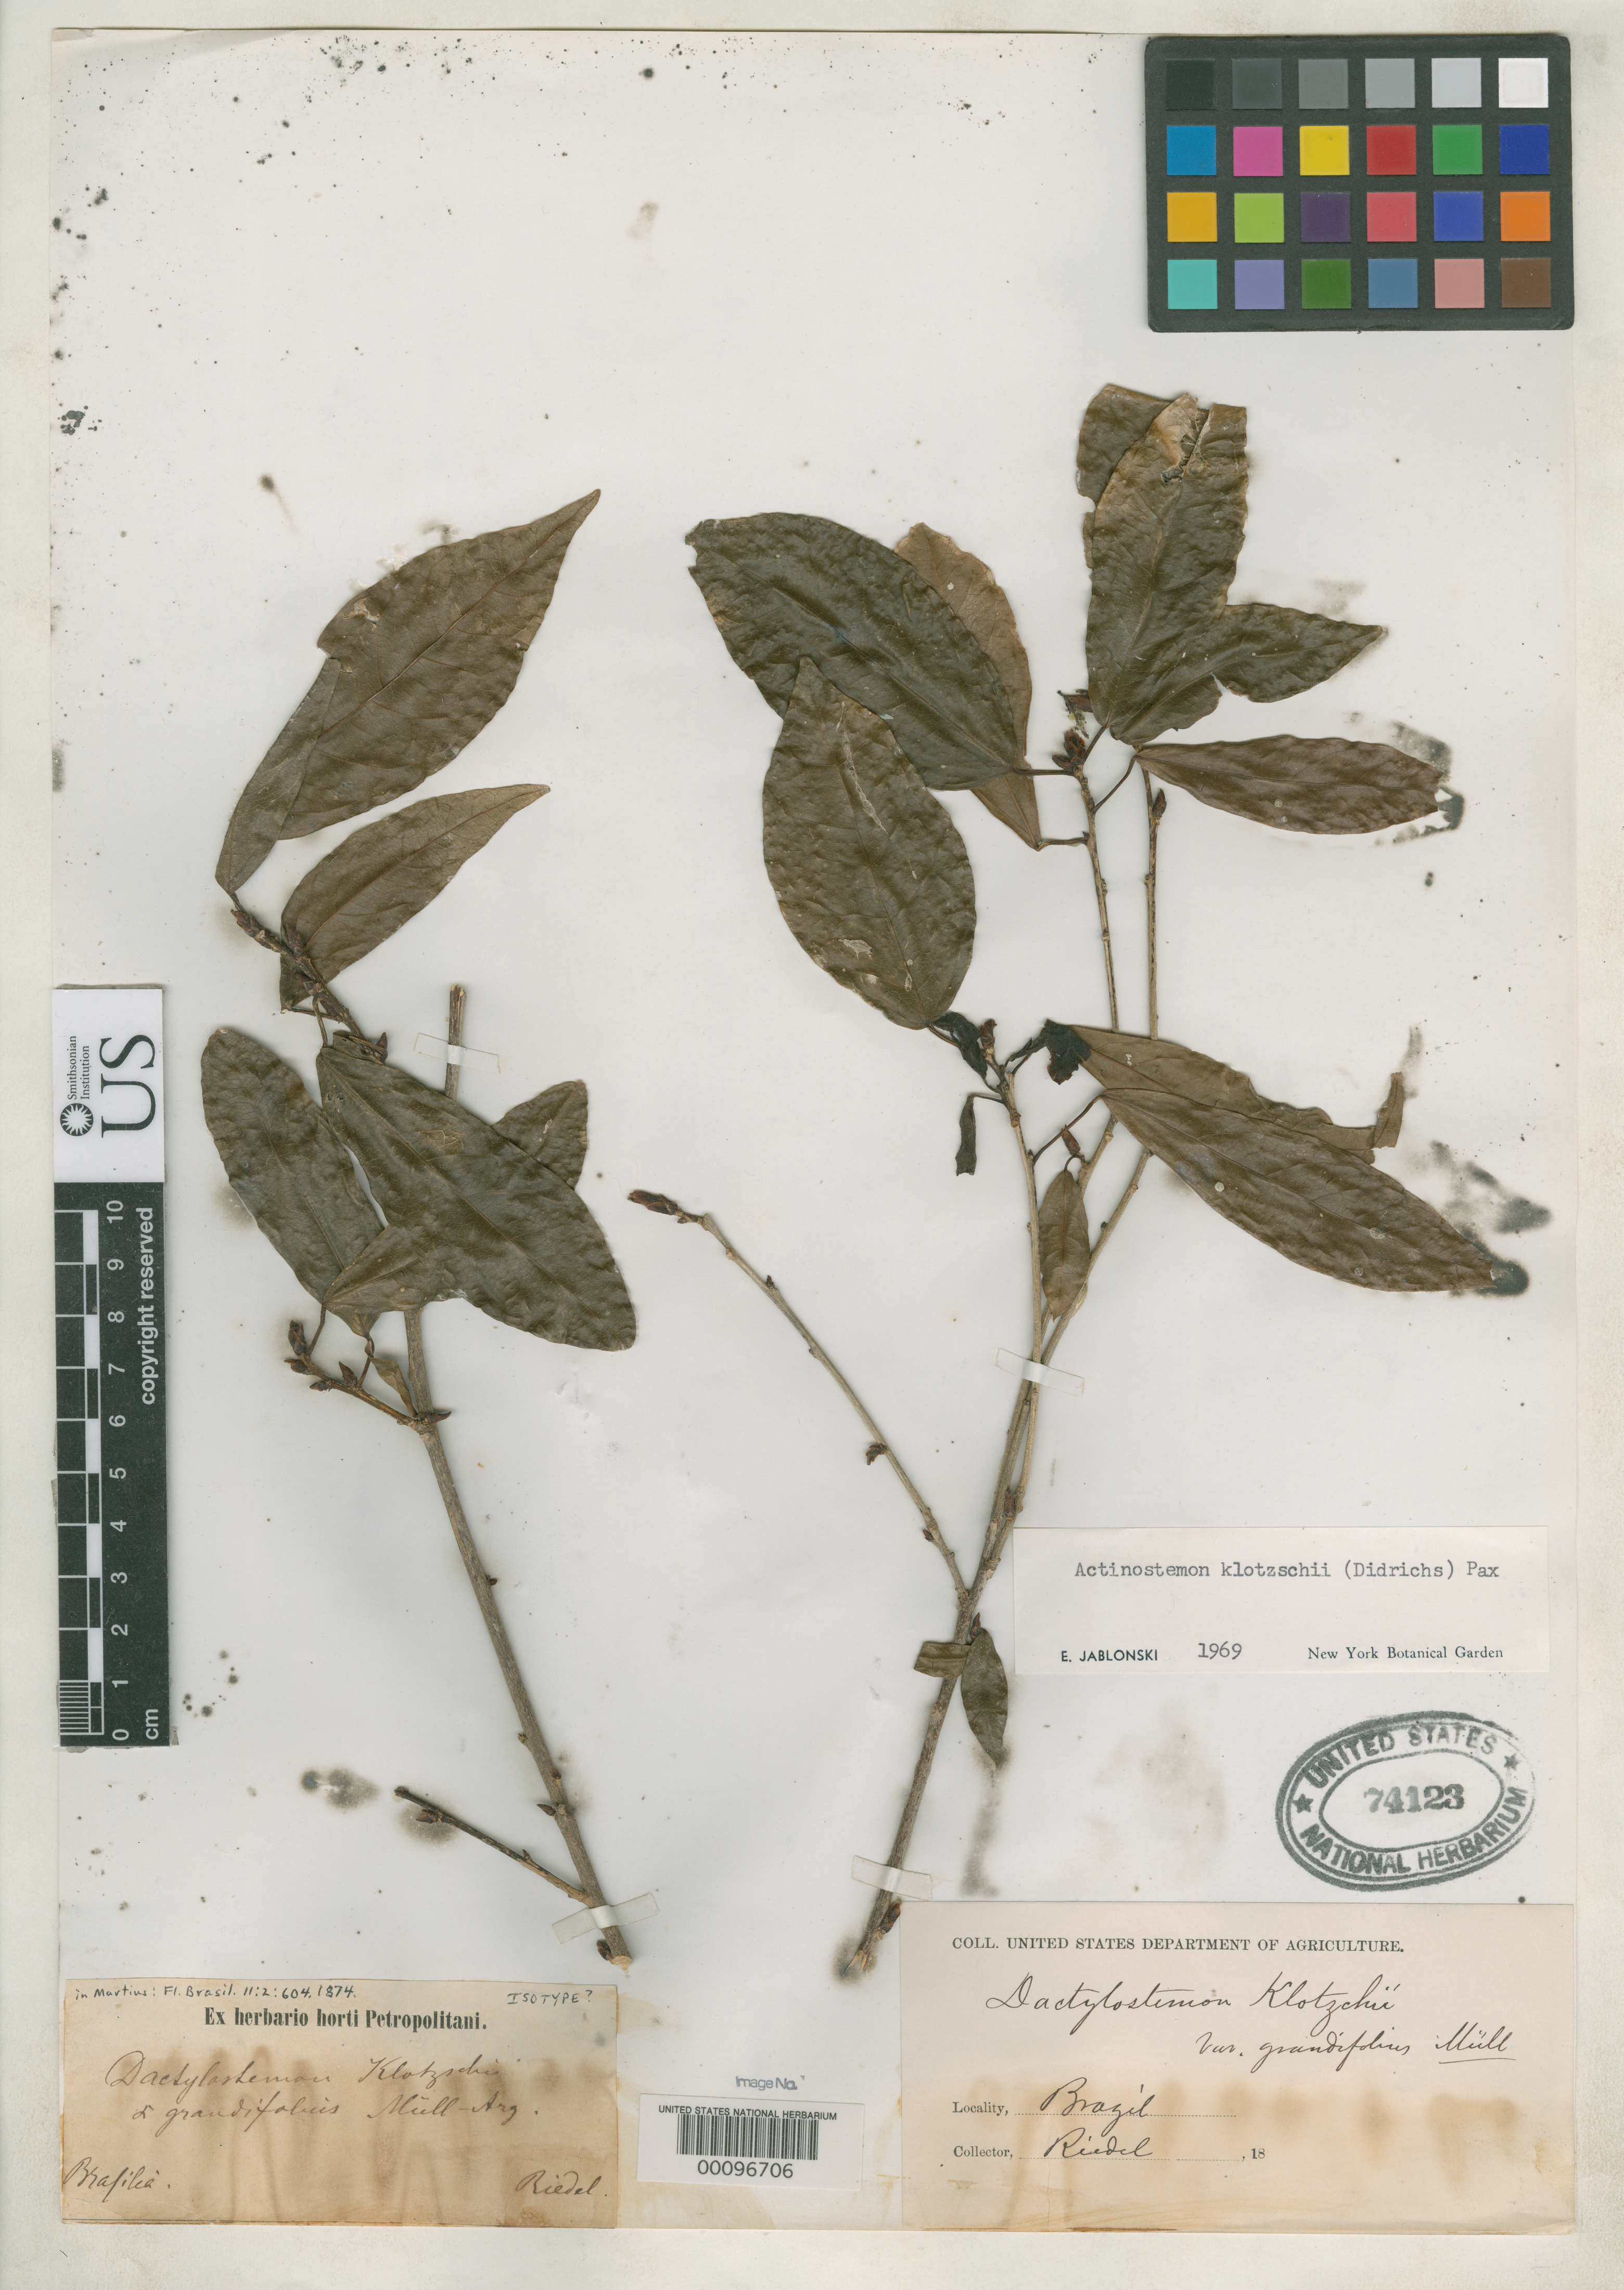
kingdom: Plantae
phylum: Tracheophyta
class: Magnoliopsida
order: Malpighiales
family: Euphorbiaceae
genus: Dactylostemon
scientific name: Dactylostemon klotzschii var. grandifolius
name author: Müll. Arg. in Mart.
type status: Possible Isotype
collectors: L. Riedel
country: Brazil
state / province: Minas Gerais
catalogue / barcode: US 74123